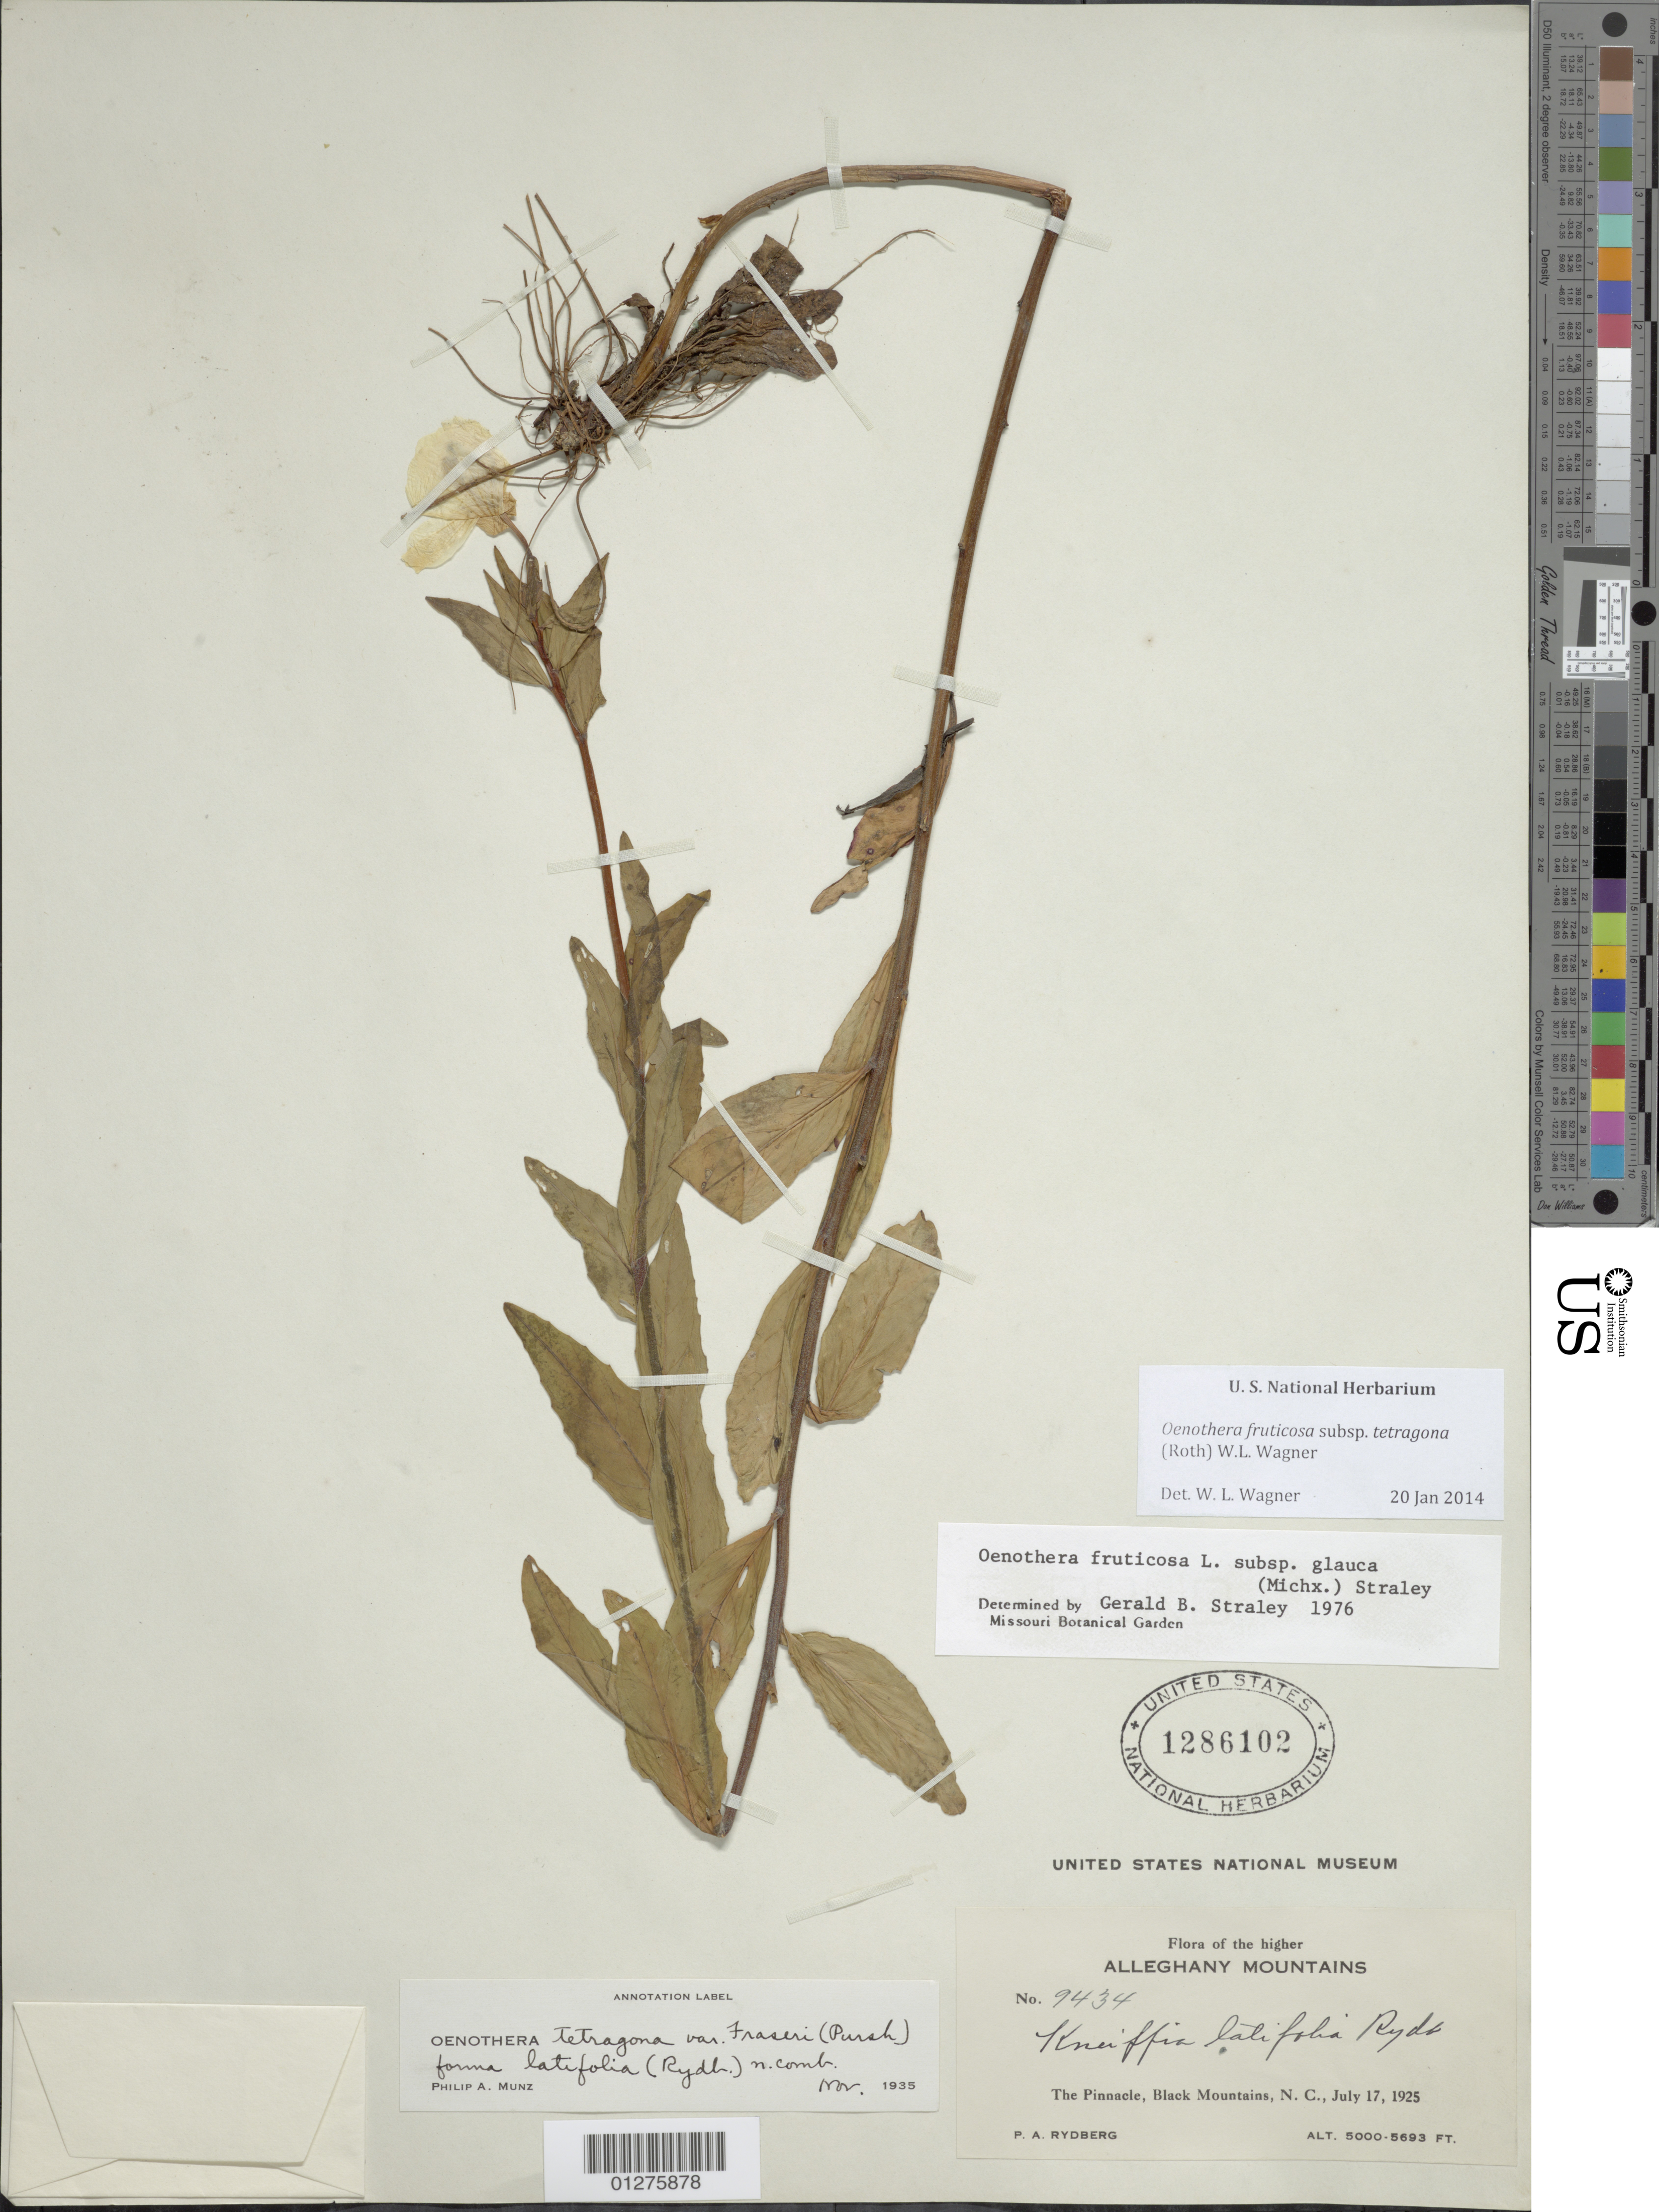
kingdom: Plantae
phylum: Tracheophyta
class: Magnoliopsida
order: Myrtales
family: Onagraceae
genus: Oenothera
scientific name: Oenothera fruticosa subsp. tetragona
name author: (Roth) W.L. Wagner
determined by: Wagner, W. L., (BOT), Smithsonian Institution - National Museum of Natural History (UNITED STATES)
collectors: P. A. Rydberg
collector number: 9434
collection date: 1925-07-17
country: United States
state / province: North Carolina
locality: The Pinnacle, Black Mts.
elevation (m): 1524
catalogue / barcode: US 1286102